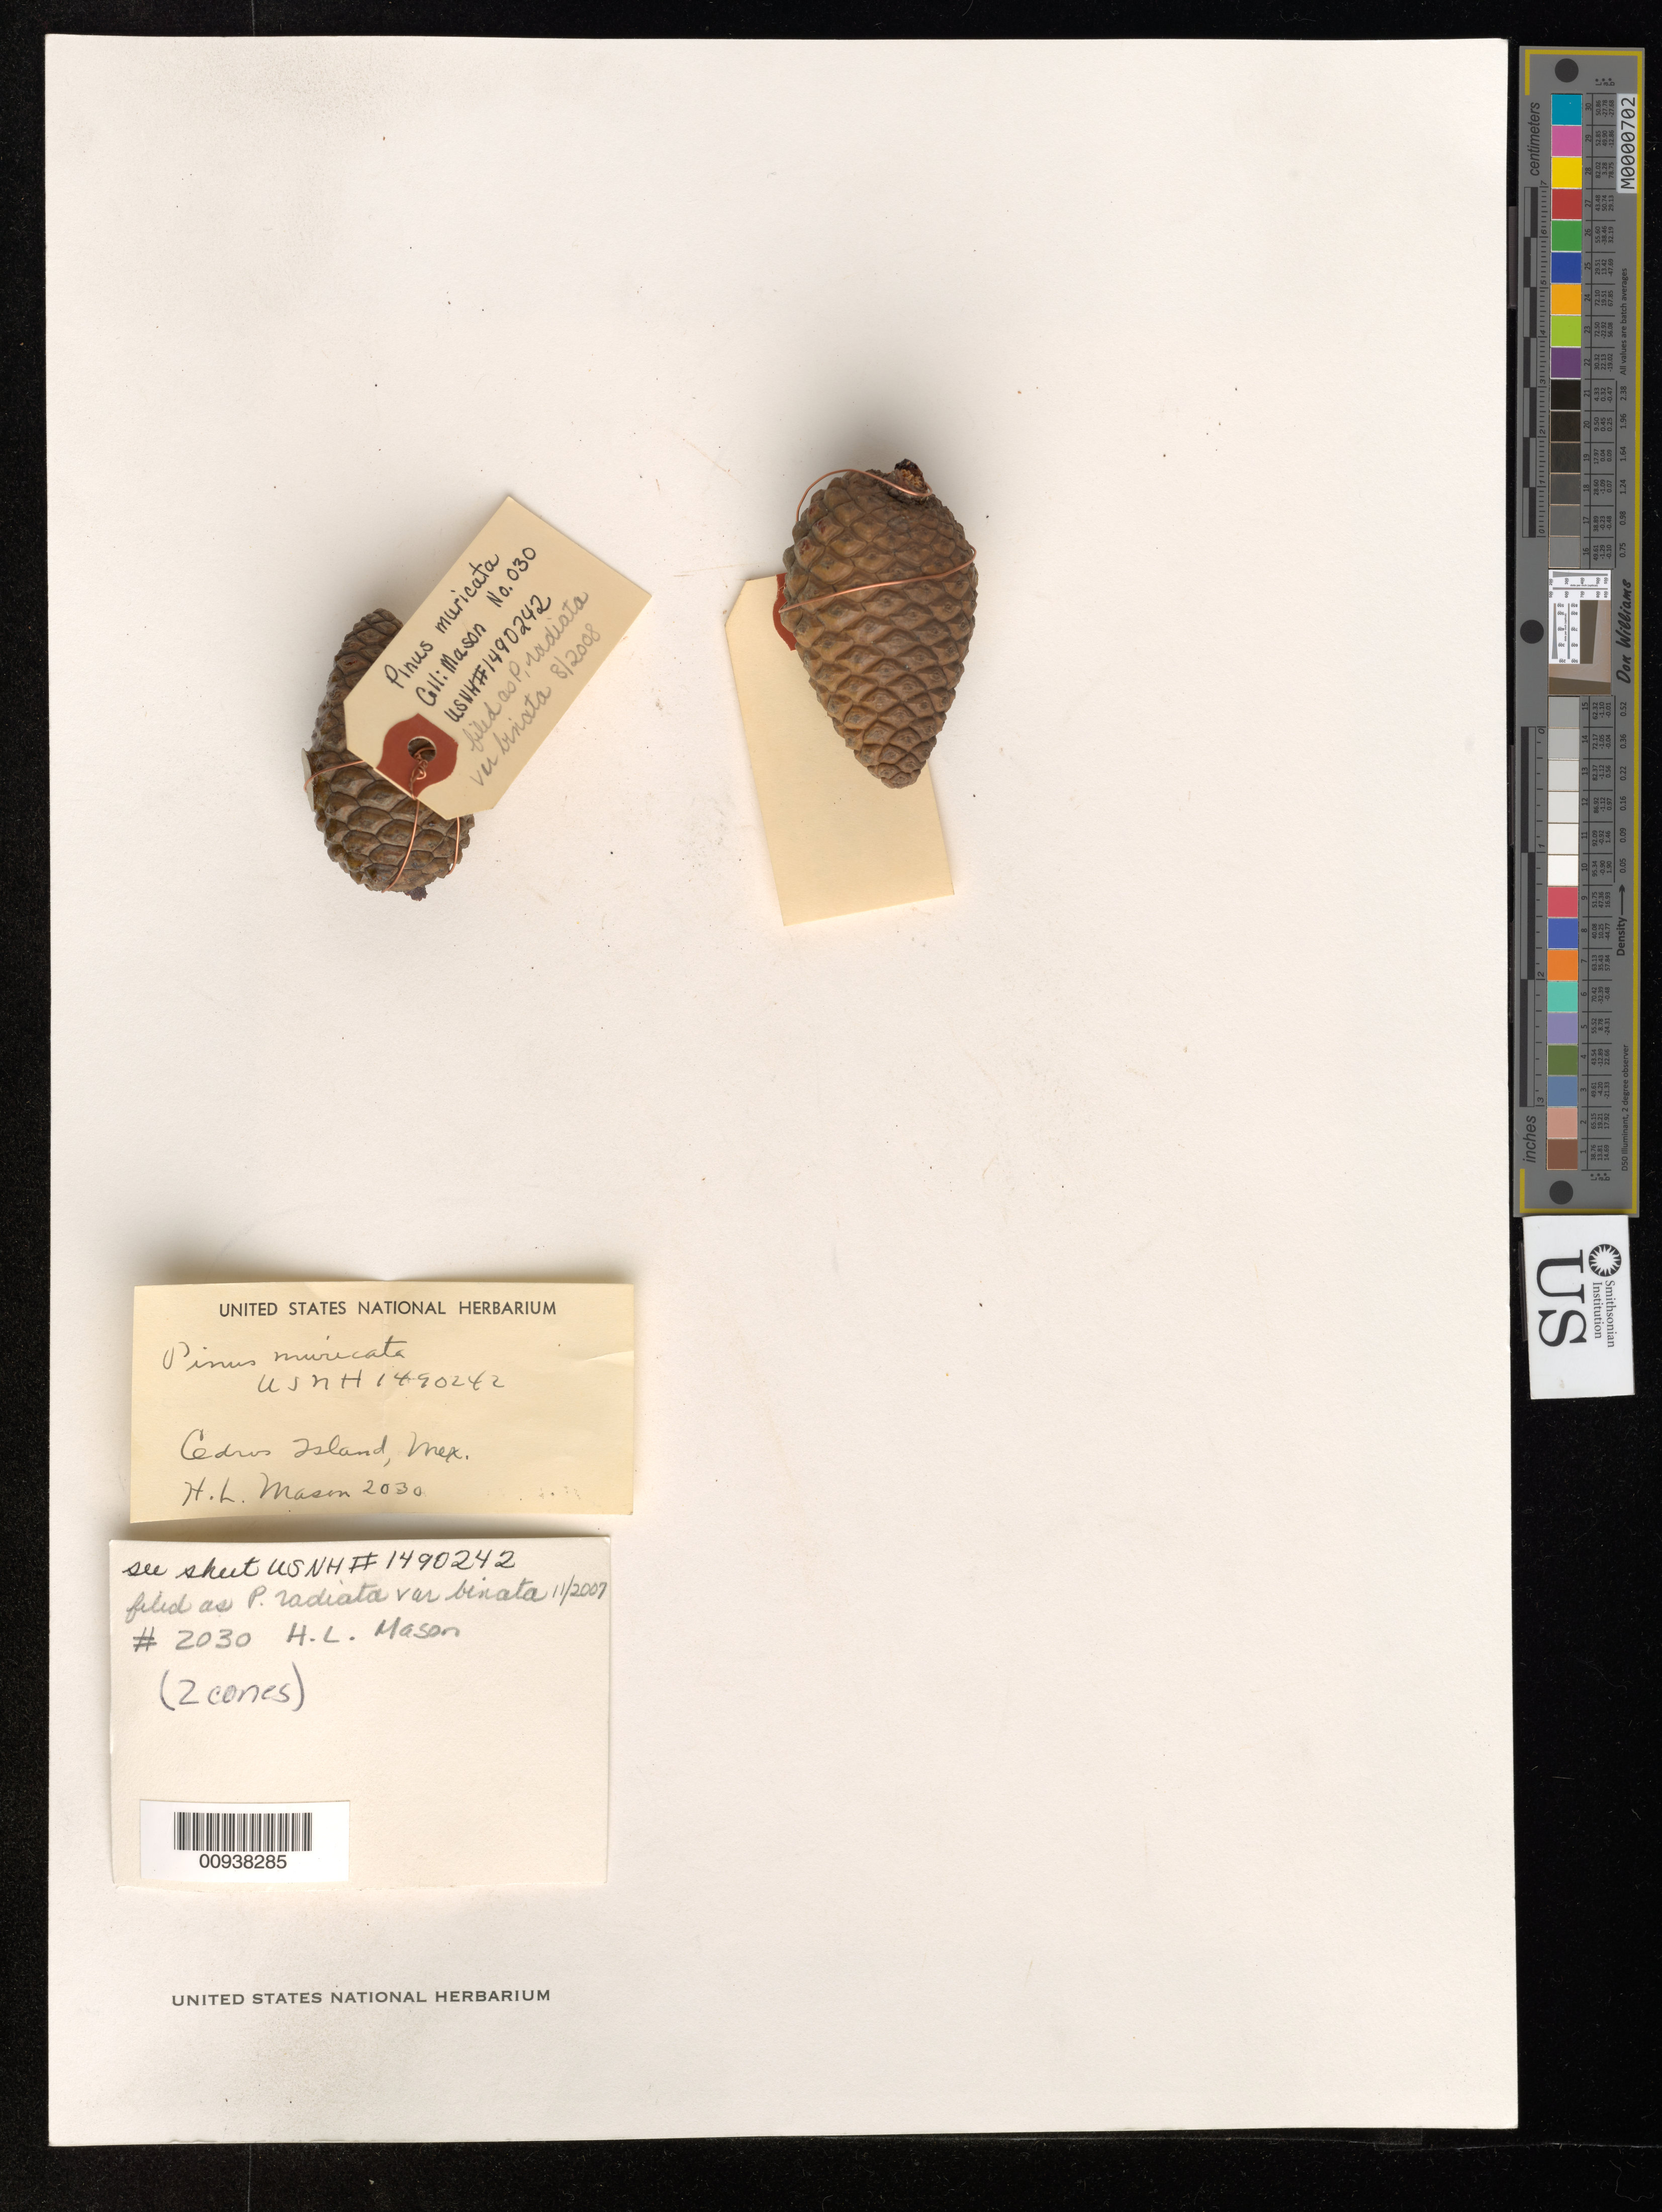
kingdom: Plantae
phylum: Tracheophyta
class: Pinopsida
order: Pinales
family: Pinaceae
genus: Pinus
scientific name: Pinus radiata var. binata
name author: (Engelm.) Lemmon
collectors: H. L. Mason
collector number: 2030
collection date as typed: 06 Jun 1925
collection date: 1925-06-06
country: Mexico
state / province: Baja California Norte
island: Cedros I.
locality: Cedros Island.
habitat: Summit of ridge.